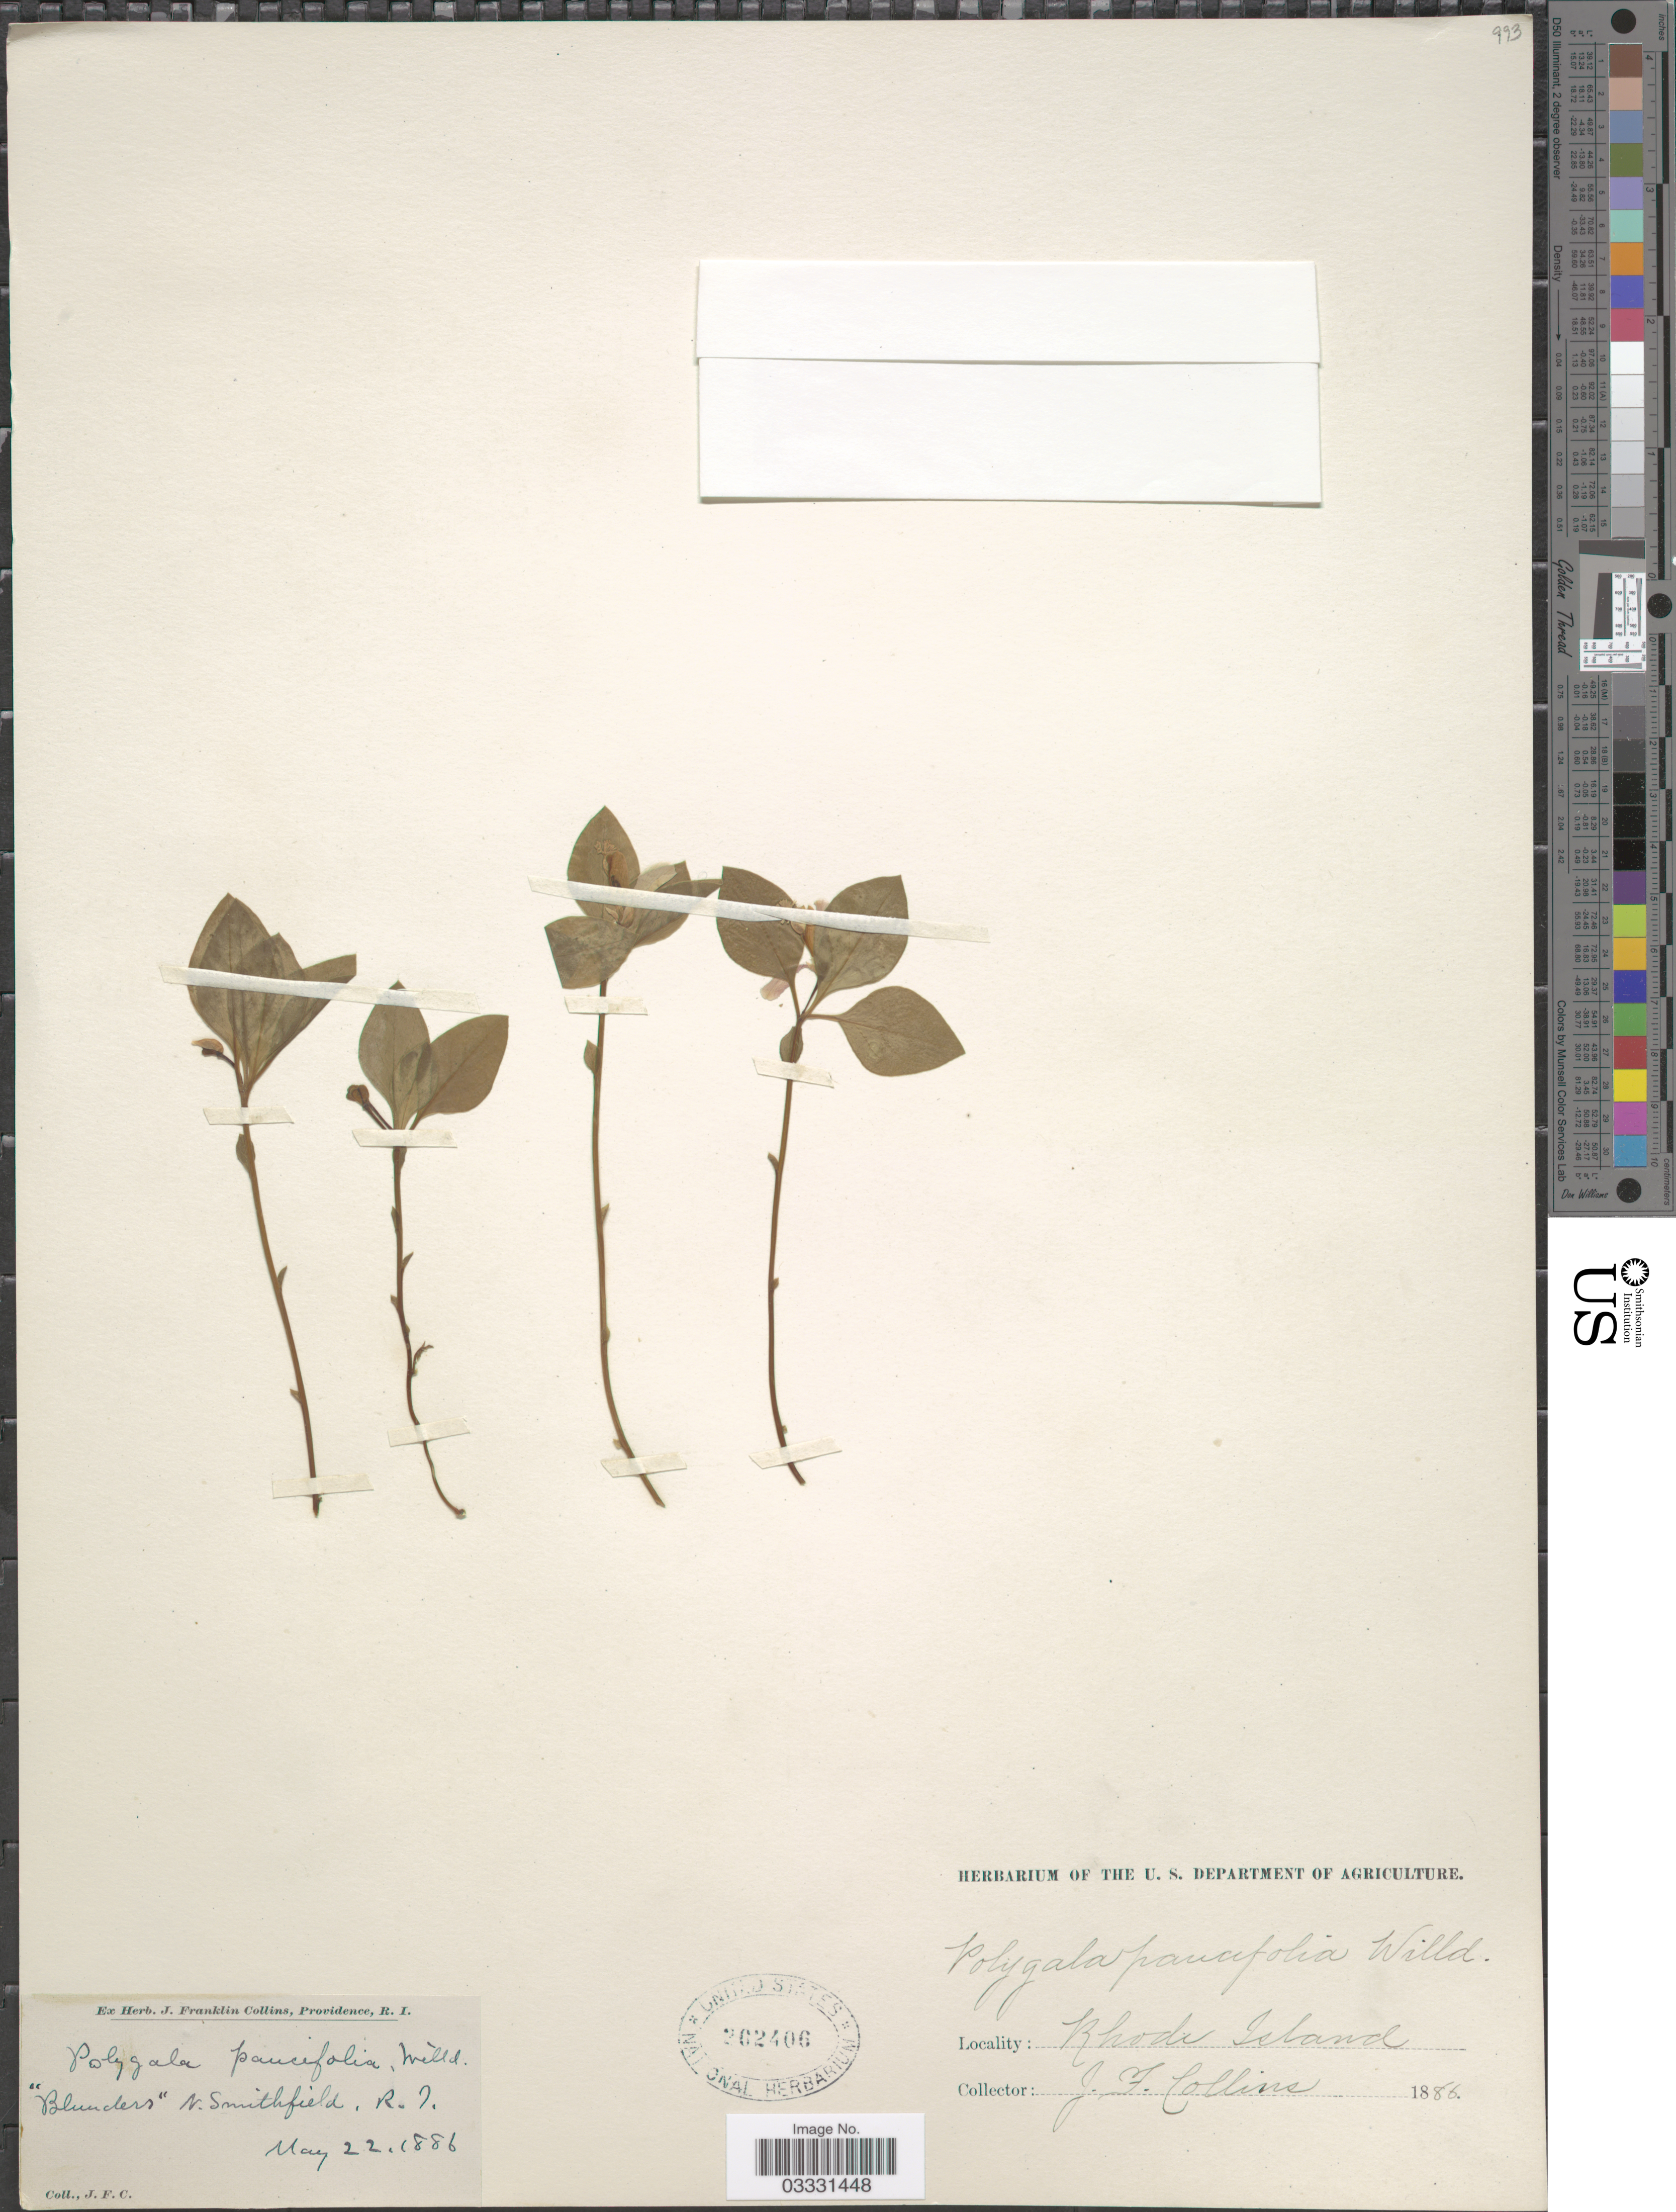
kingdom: Plantae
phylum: Tracheophyta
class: Magnoliopsida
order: Fabales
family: Polygalaceae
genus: Polygaloides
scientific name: Polygaloides paucifolia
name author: (Willd.) J.R. Abbott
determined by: Strong, Mark T., (BOT), Smithsonian Institution - National Museum of Natural History (UNITED STATES)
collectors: J. Collins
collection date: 1886-05-22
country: United States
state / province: Rhode Island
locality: N. Smithfield.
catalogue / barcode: US 262406